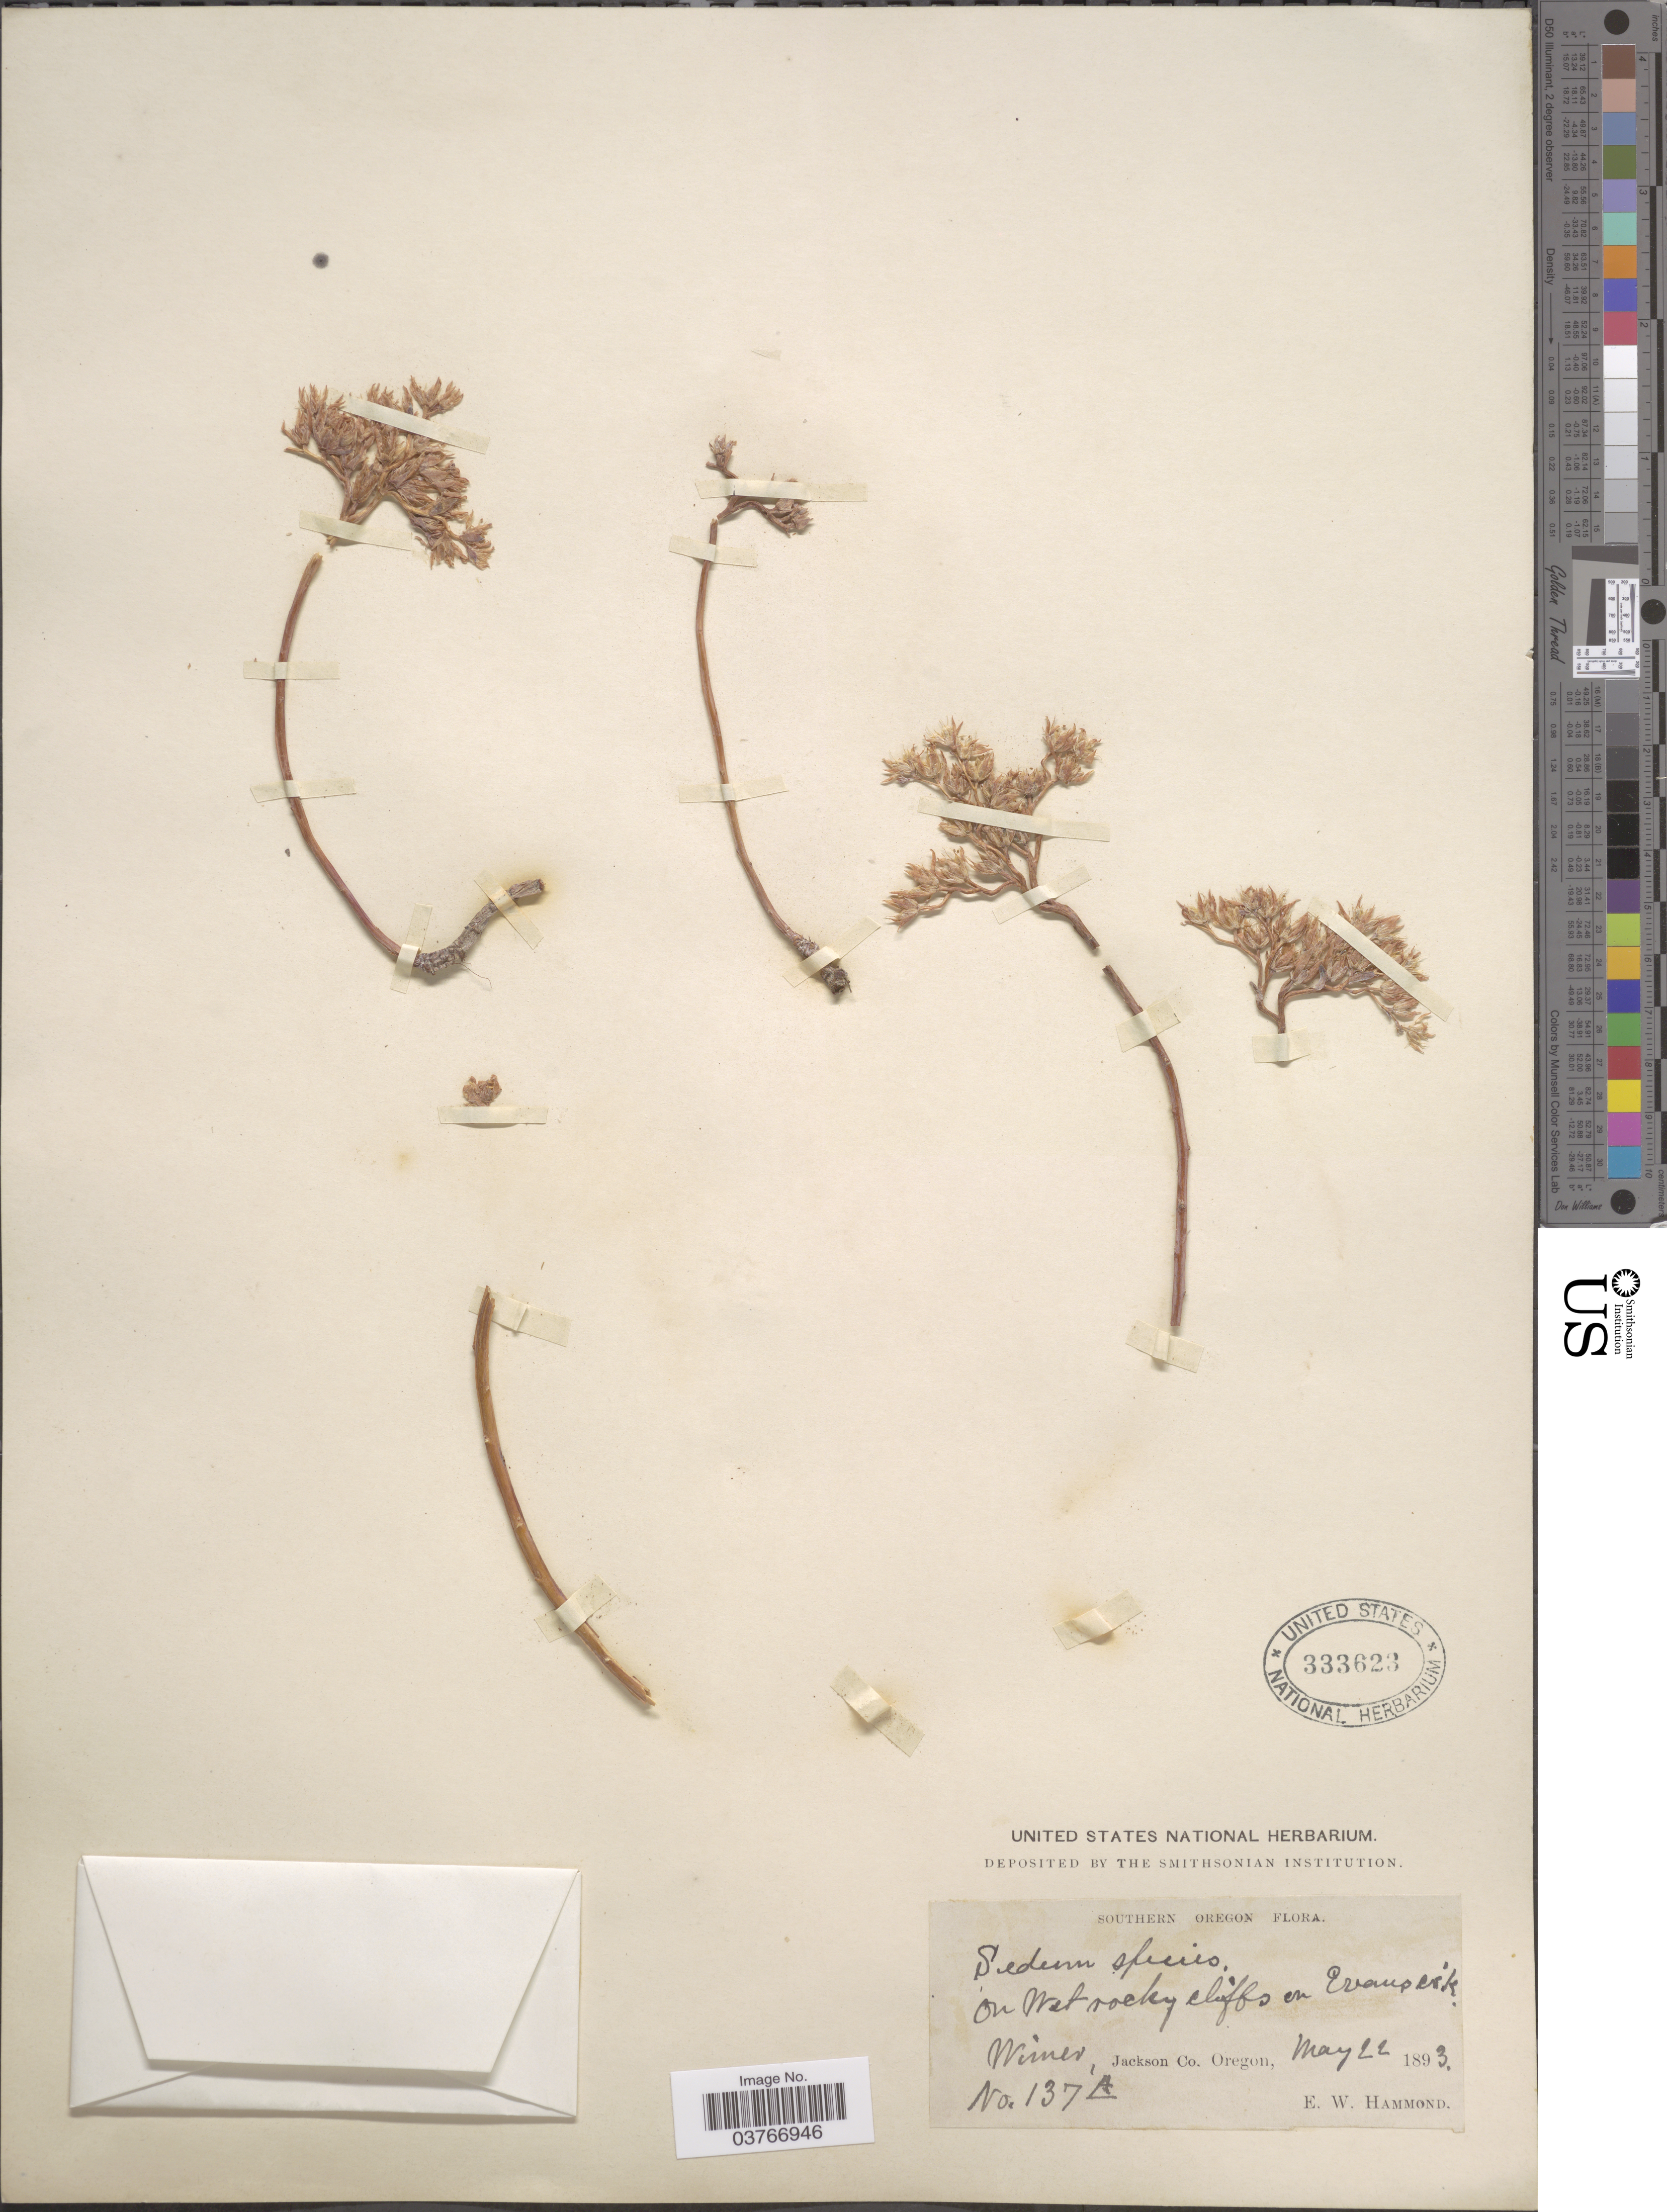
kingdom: Plantae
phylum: Tracheophyta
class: Magnoliopsida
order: Saxifragales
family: Crassulaceae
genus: Sedum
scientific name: Sedum sp.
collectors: E. Hammond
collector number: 137A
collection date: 1893-05-22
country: United States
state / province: Oregon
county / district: Jackson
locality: Southern Oregon. On wet rocky cliffs on Evans cr'k [interpreted] Wimer, Jackson Co.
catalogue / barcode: US 333623